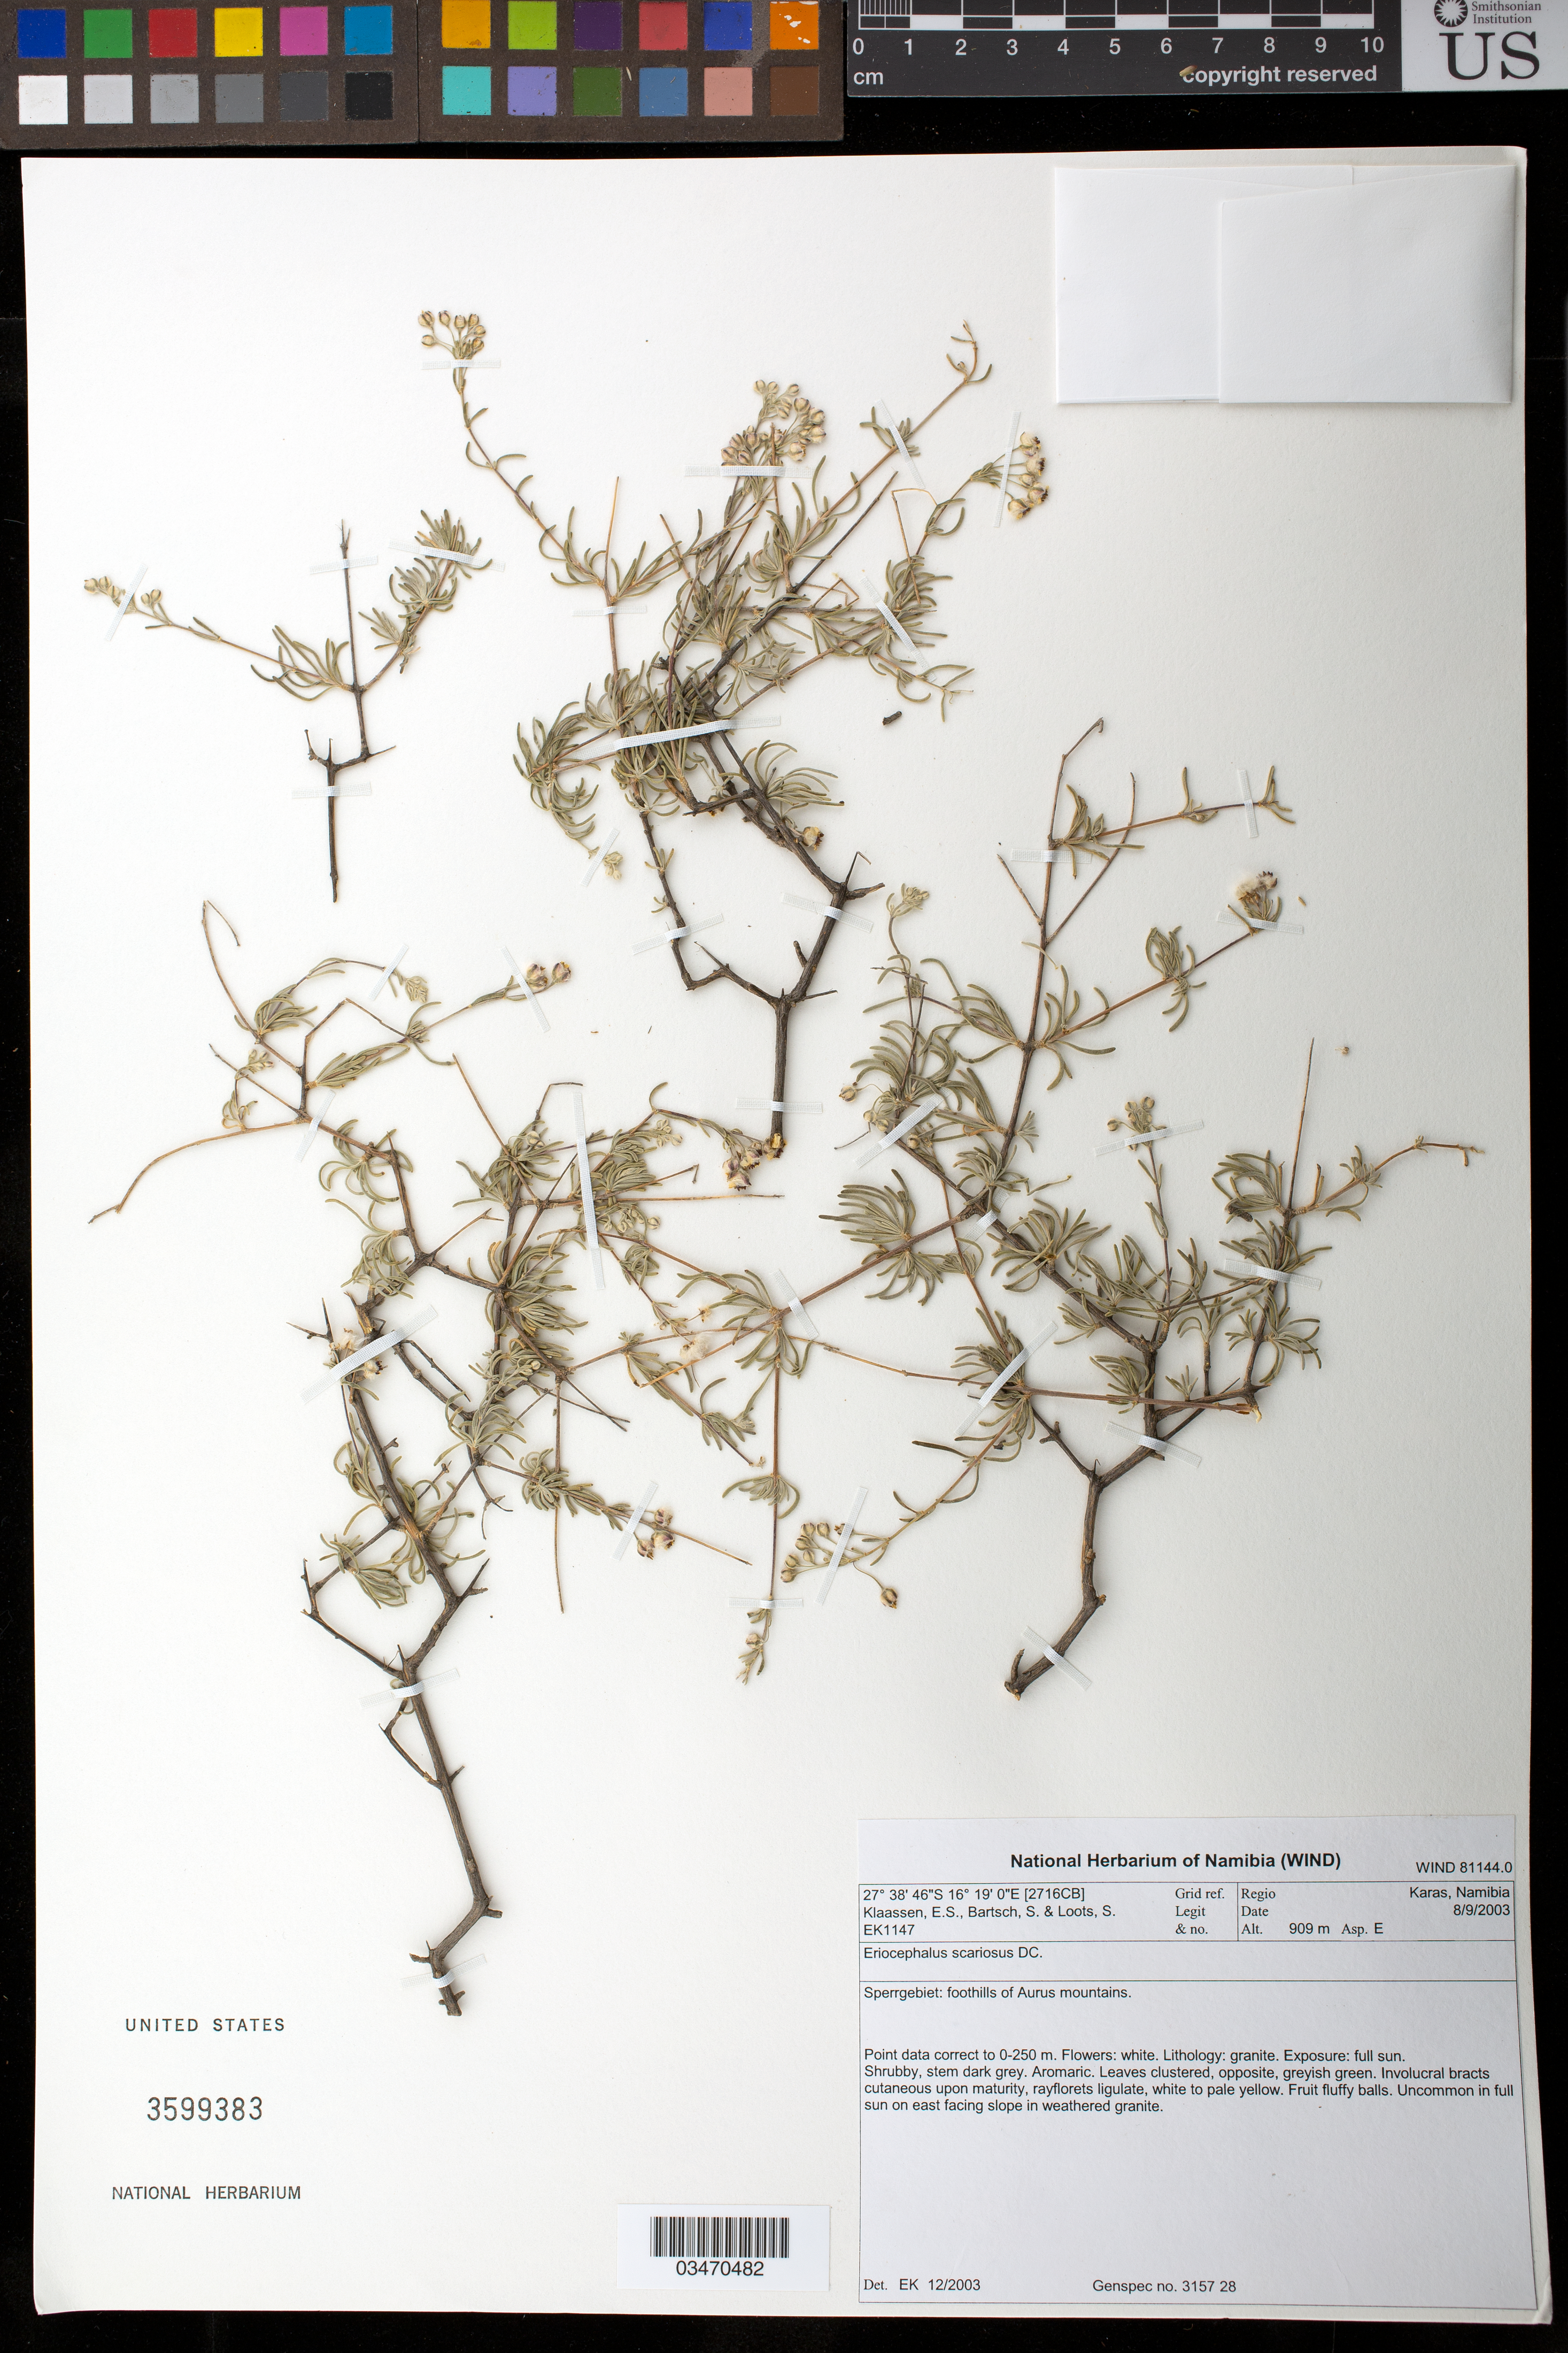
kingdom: Plantae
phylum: Tracheophyta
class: Magnoliopsida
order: Asterales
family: Asteraceae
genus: Eriocephalus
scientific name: Eriocephalus scariosus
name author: DC.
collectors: E. S. Klaassen, S. Bartsch & S. Loots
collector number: EK1147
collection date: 2003-09-08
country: Namibia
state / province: Karas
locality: Sperrgebiet: foothills of Aurus mountains (2716CB)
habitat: Uncommon in full sun on E facing slope in weather ed granite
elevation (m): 909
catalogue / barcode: US 3599383